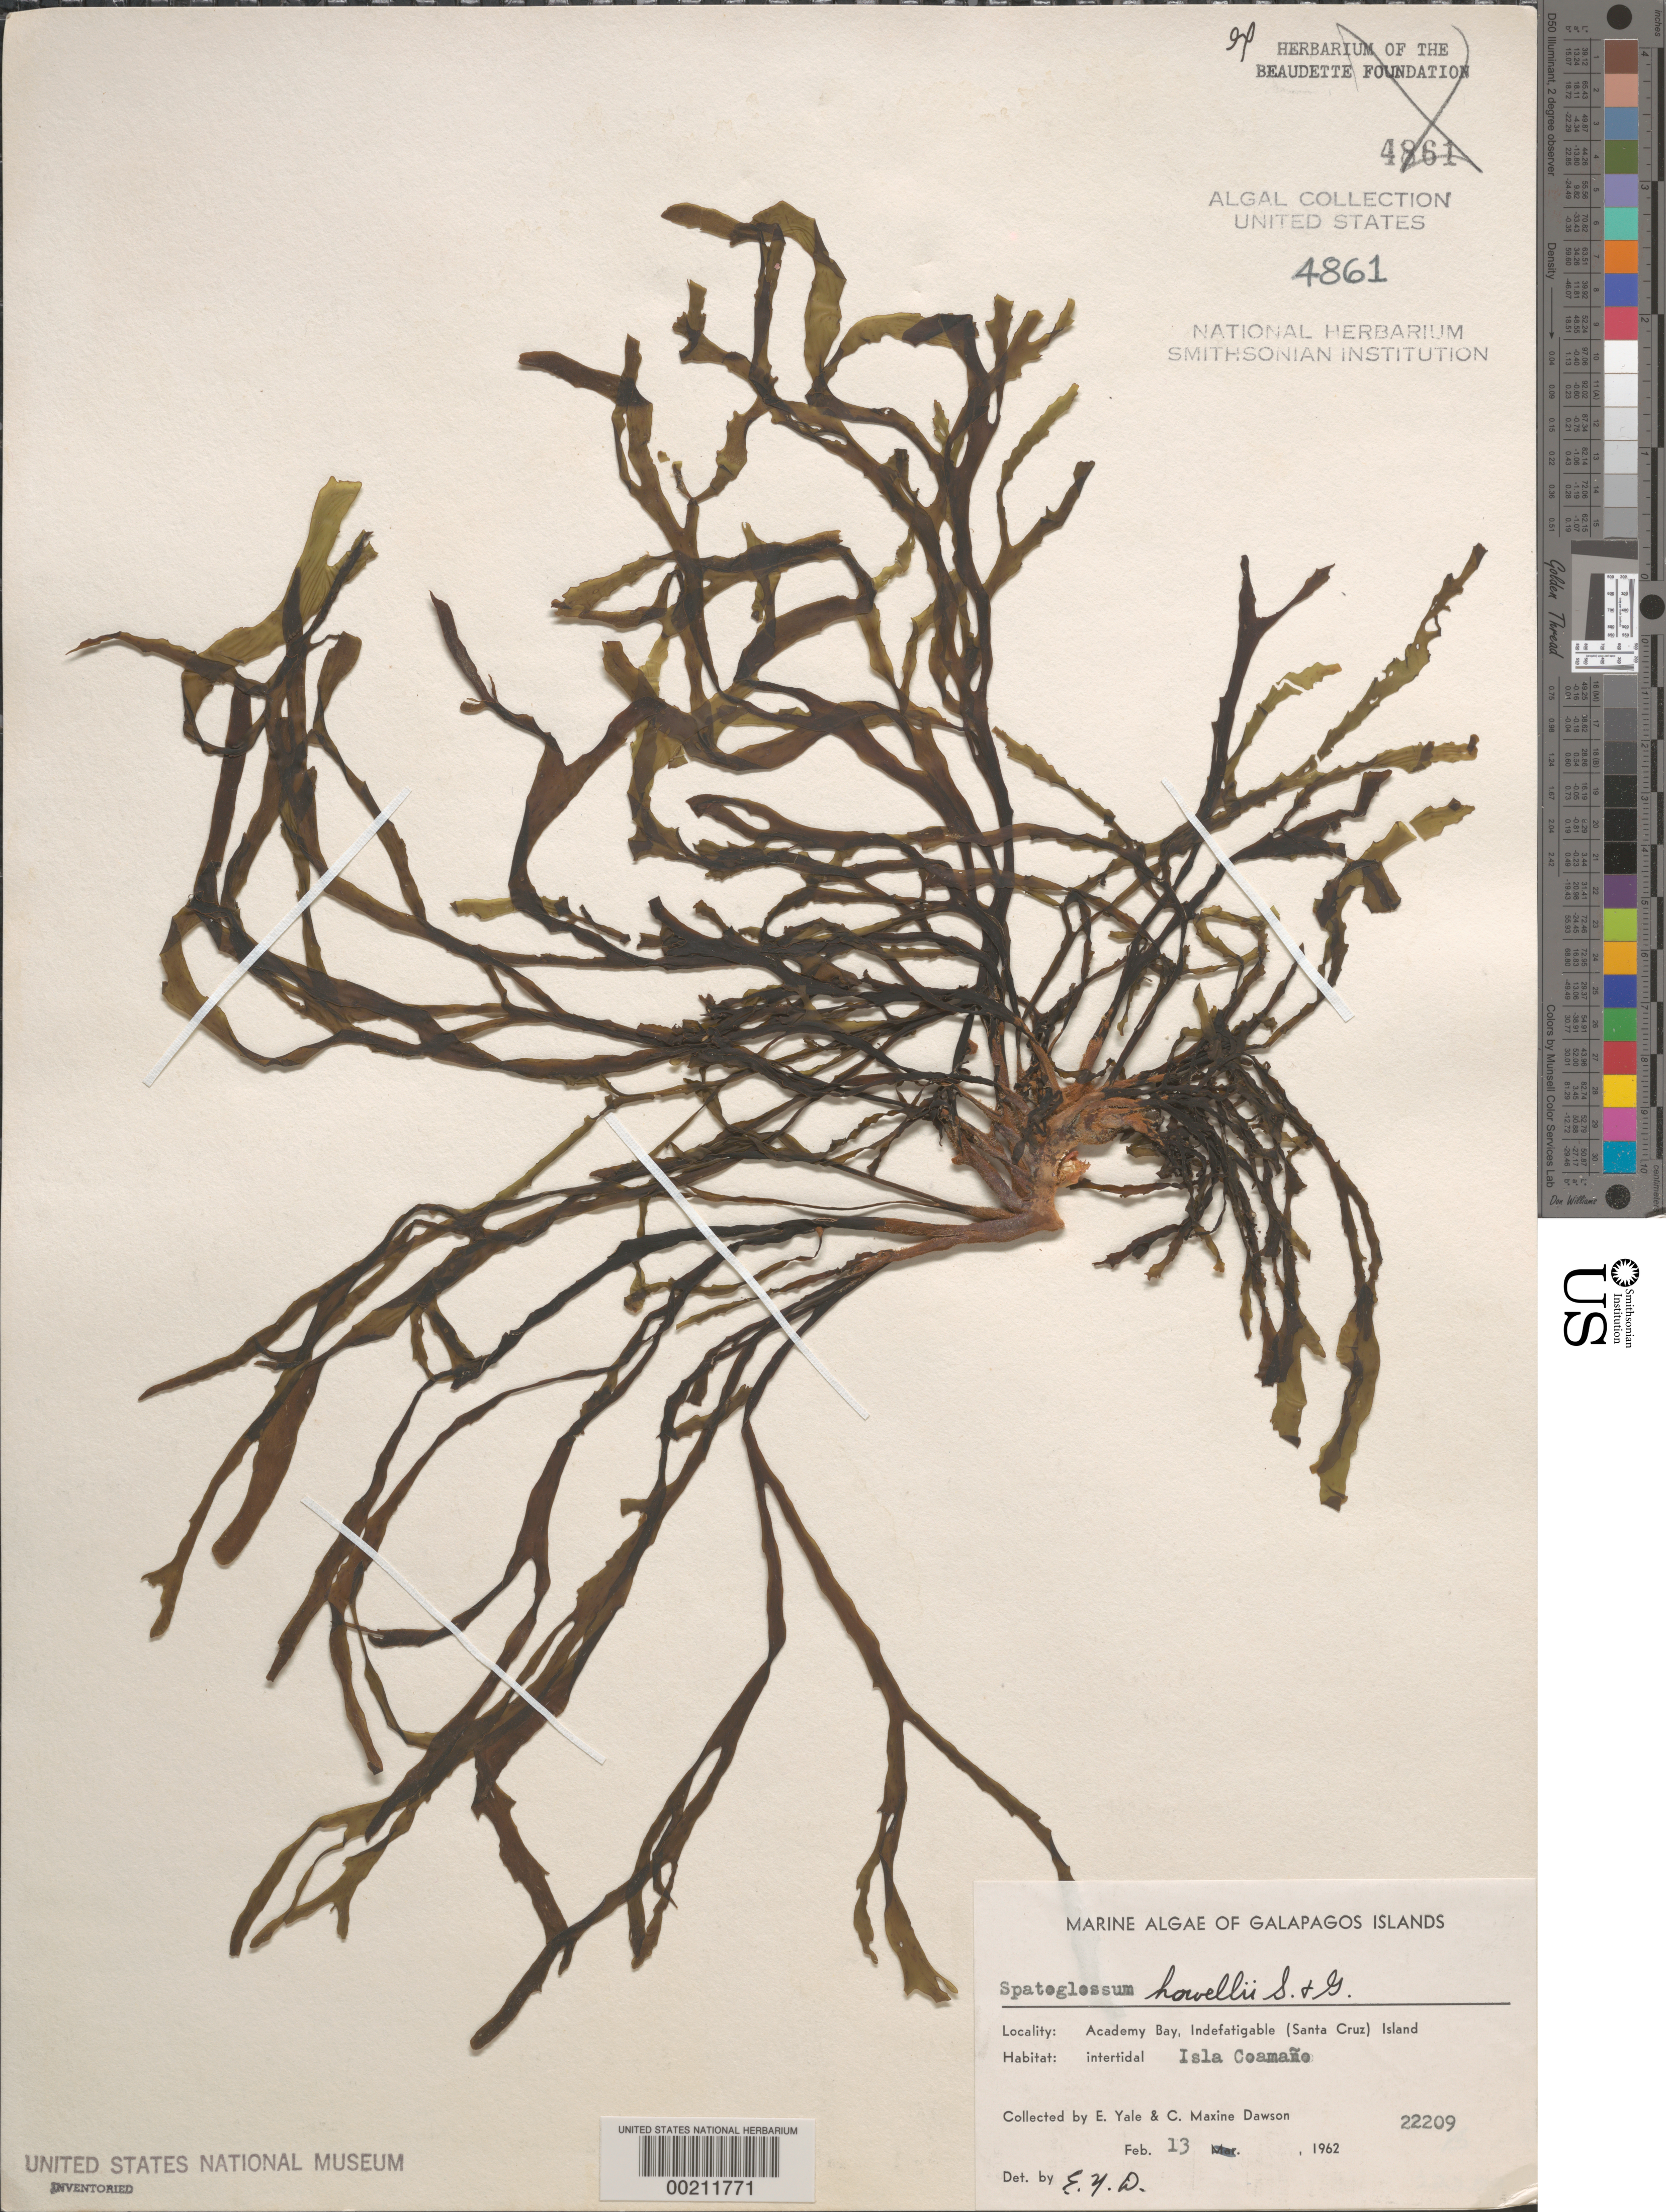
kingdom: Chromista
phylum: Ochrophyta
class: Phaeophyceae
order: Dictyotales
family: Dictyotaceae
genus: Spatoglossum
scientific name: Spatoglossum howellii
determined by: Dawson, E. Y.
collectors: E. Y. Dawson & C. M. Dawson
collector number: EYD 22209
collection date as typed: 13 Feb 1962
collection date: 1962-02-13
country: Ecuador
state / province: Colón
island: Coamano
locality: Isla Coamano, of f Academy Bay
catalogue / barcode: US 4861